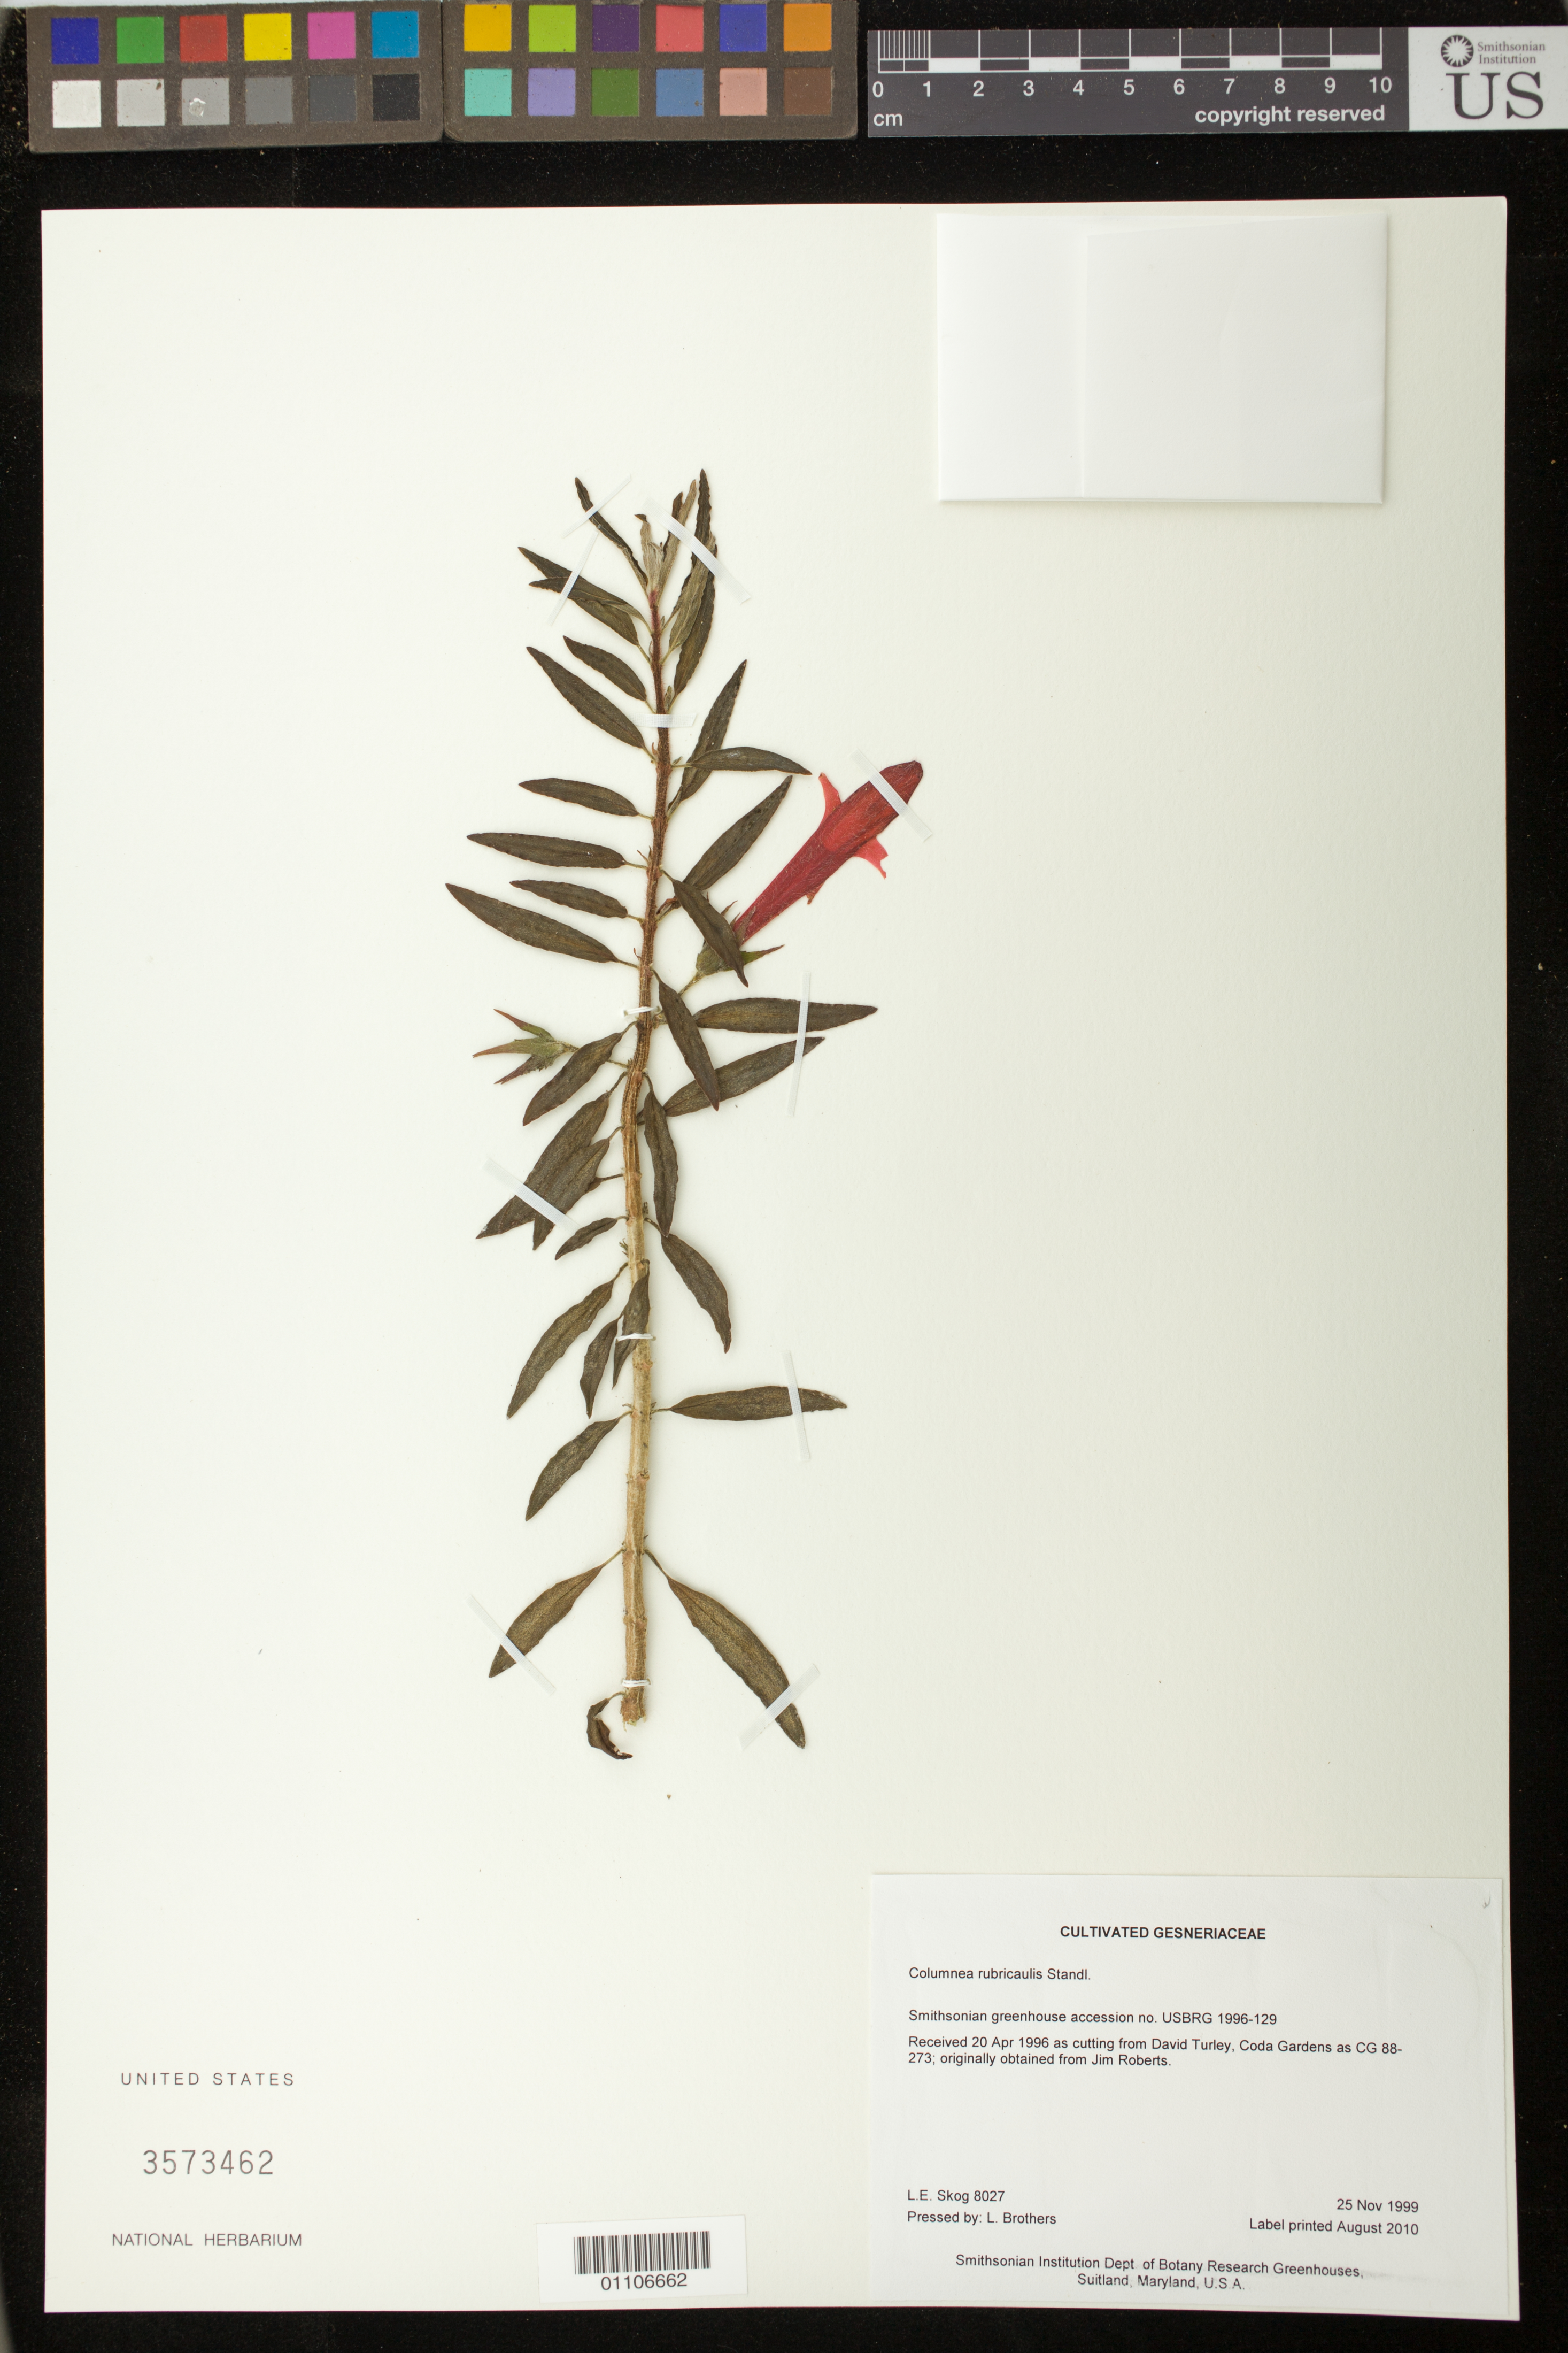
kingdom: Plantae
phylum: Tracheophyta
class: Magnoliopsida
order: Lamiales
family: Gesneriaceae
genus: Columnea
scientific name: Columnea rubricaulis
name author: Standl.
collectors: L. E. Skog & L. Brothers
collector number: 8027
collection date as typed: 25 Nov 1999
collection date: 1999-11-25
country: United States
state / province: Maryland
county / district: Prince George's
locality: Smithsonian Institution Dept. of Botany Research Greenhouses, Suitland, Maryland, U.S.A.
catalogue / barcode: US 3573462